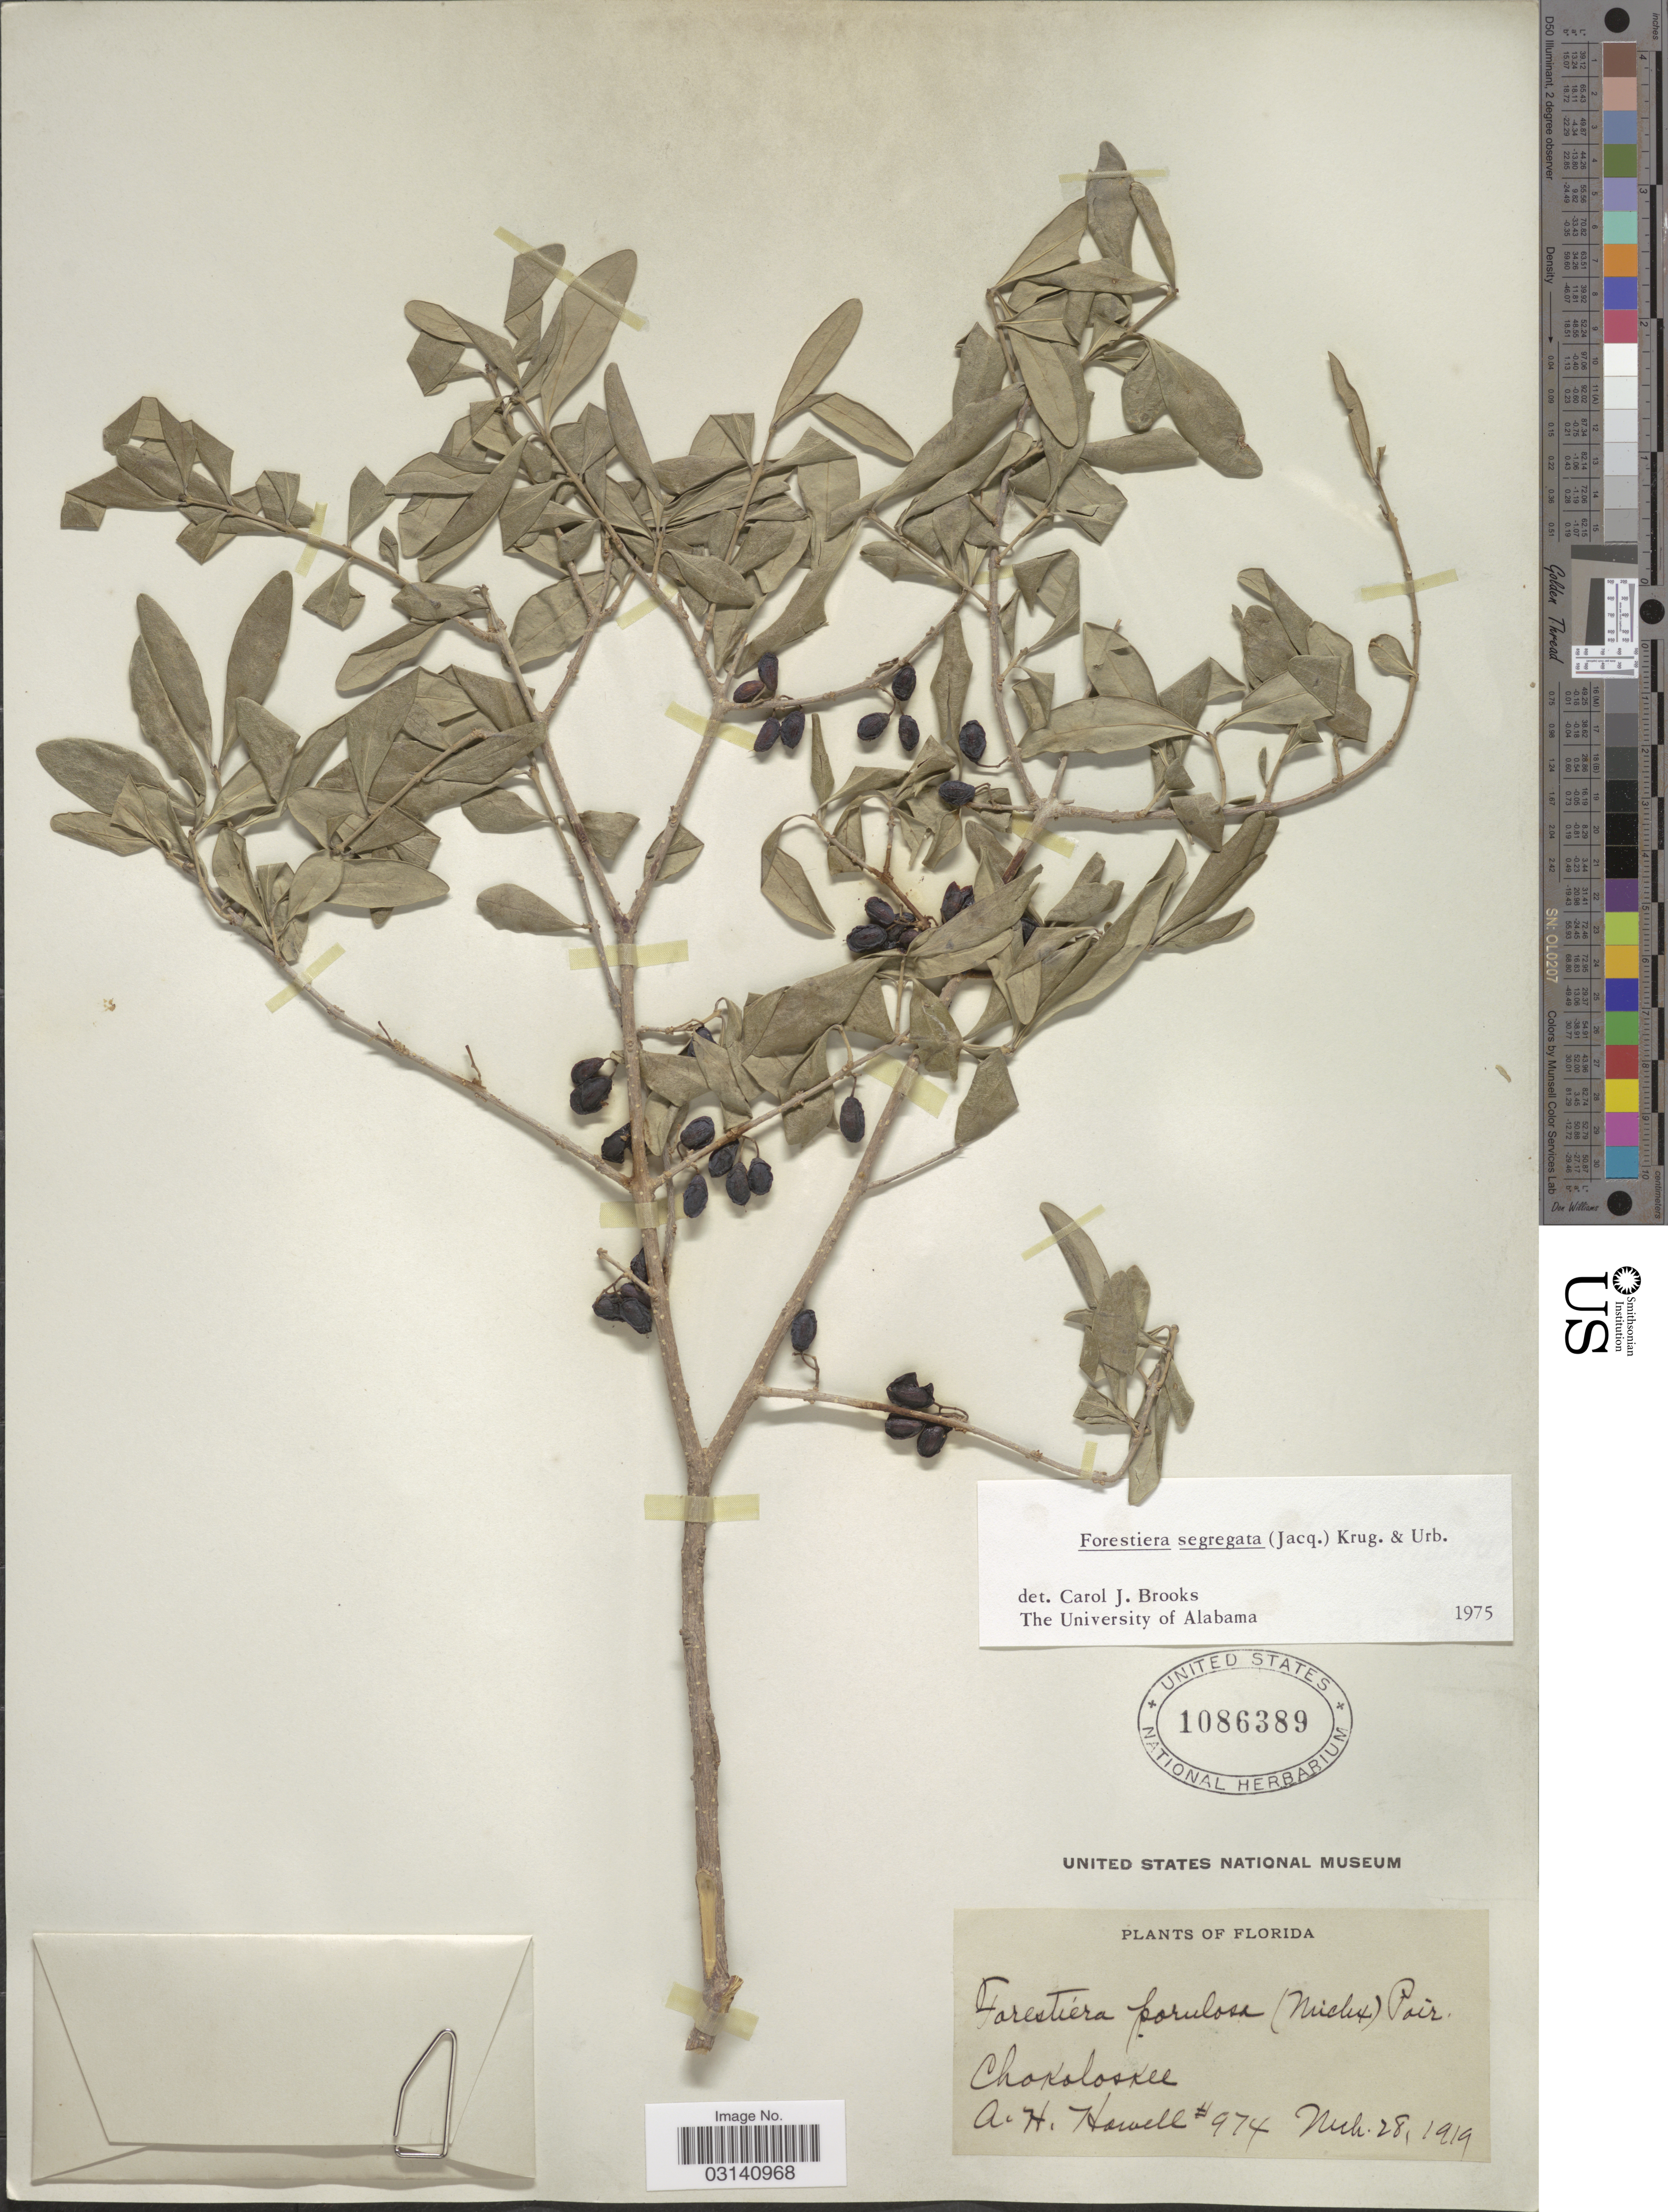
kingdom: Plantae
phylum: Tracheophyta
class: Magnoliopsida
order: Lamiales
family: Oleaceae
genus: Forestiera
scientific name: Forestiera segregata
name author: (Jacq.) Krug & Urb.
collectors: A. Howell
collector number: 974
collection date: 1919-03-28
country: United States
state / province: Florida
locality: Chokoloskee.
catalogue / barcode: US 1086389